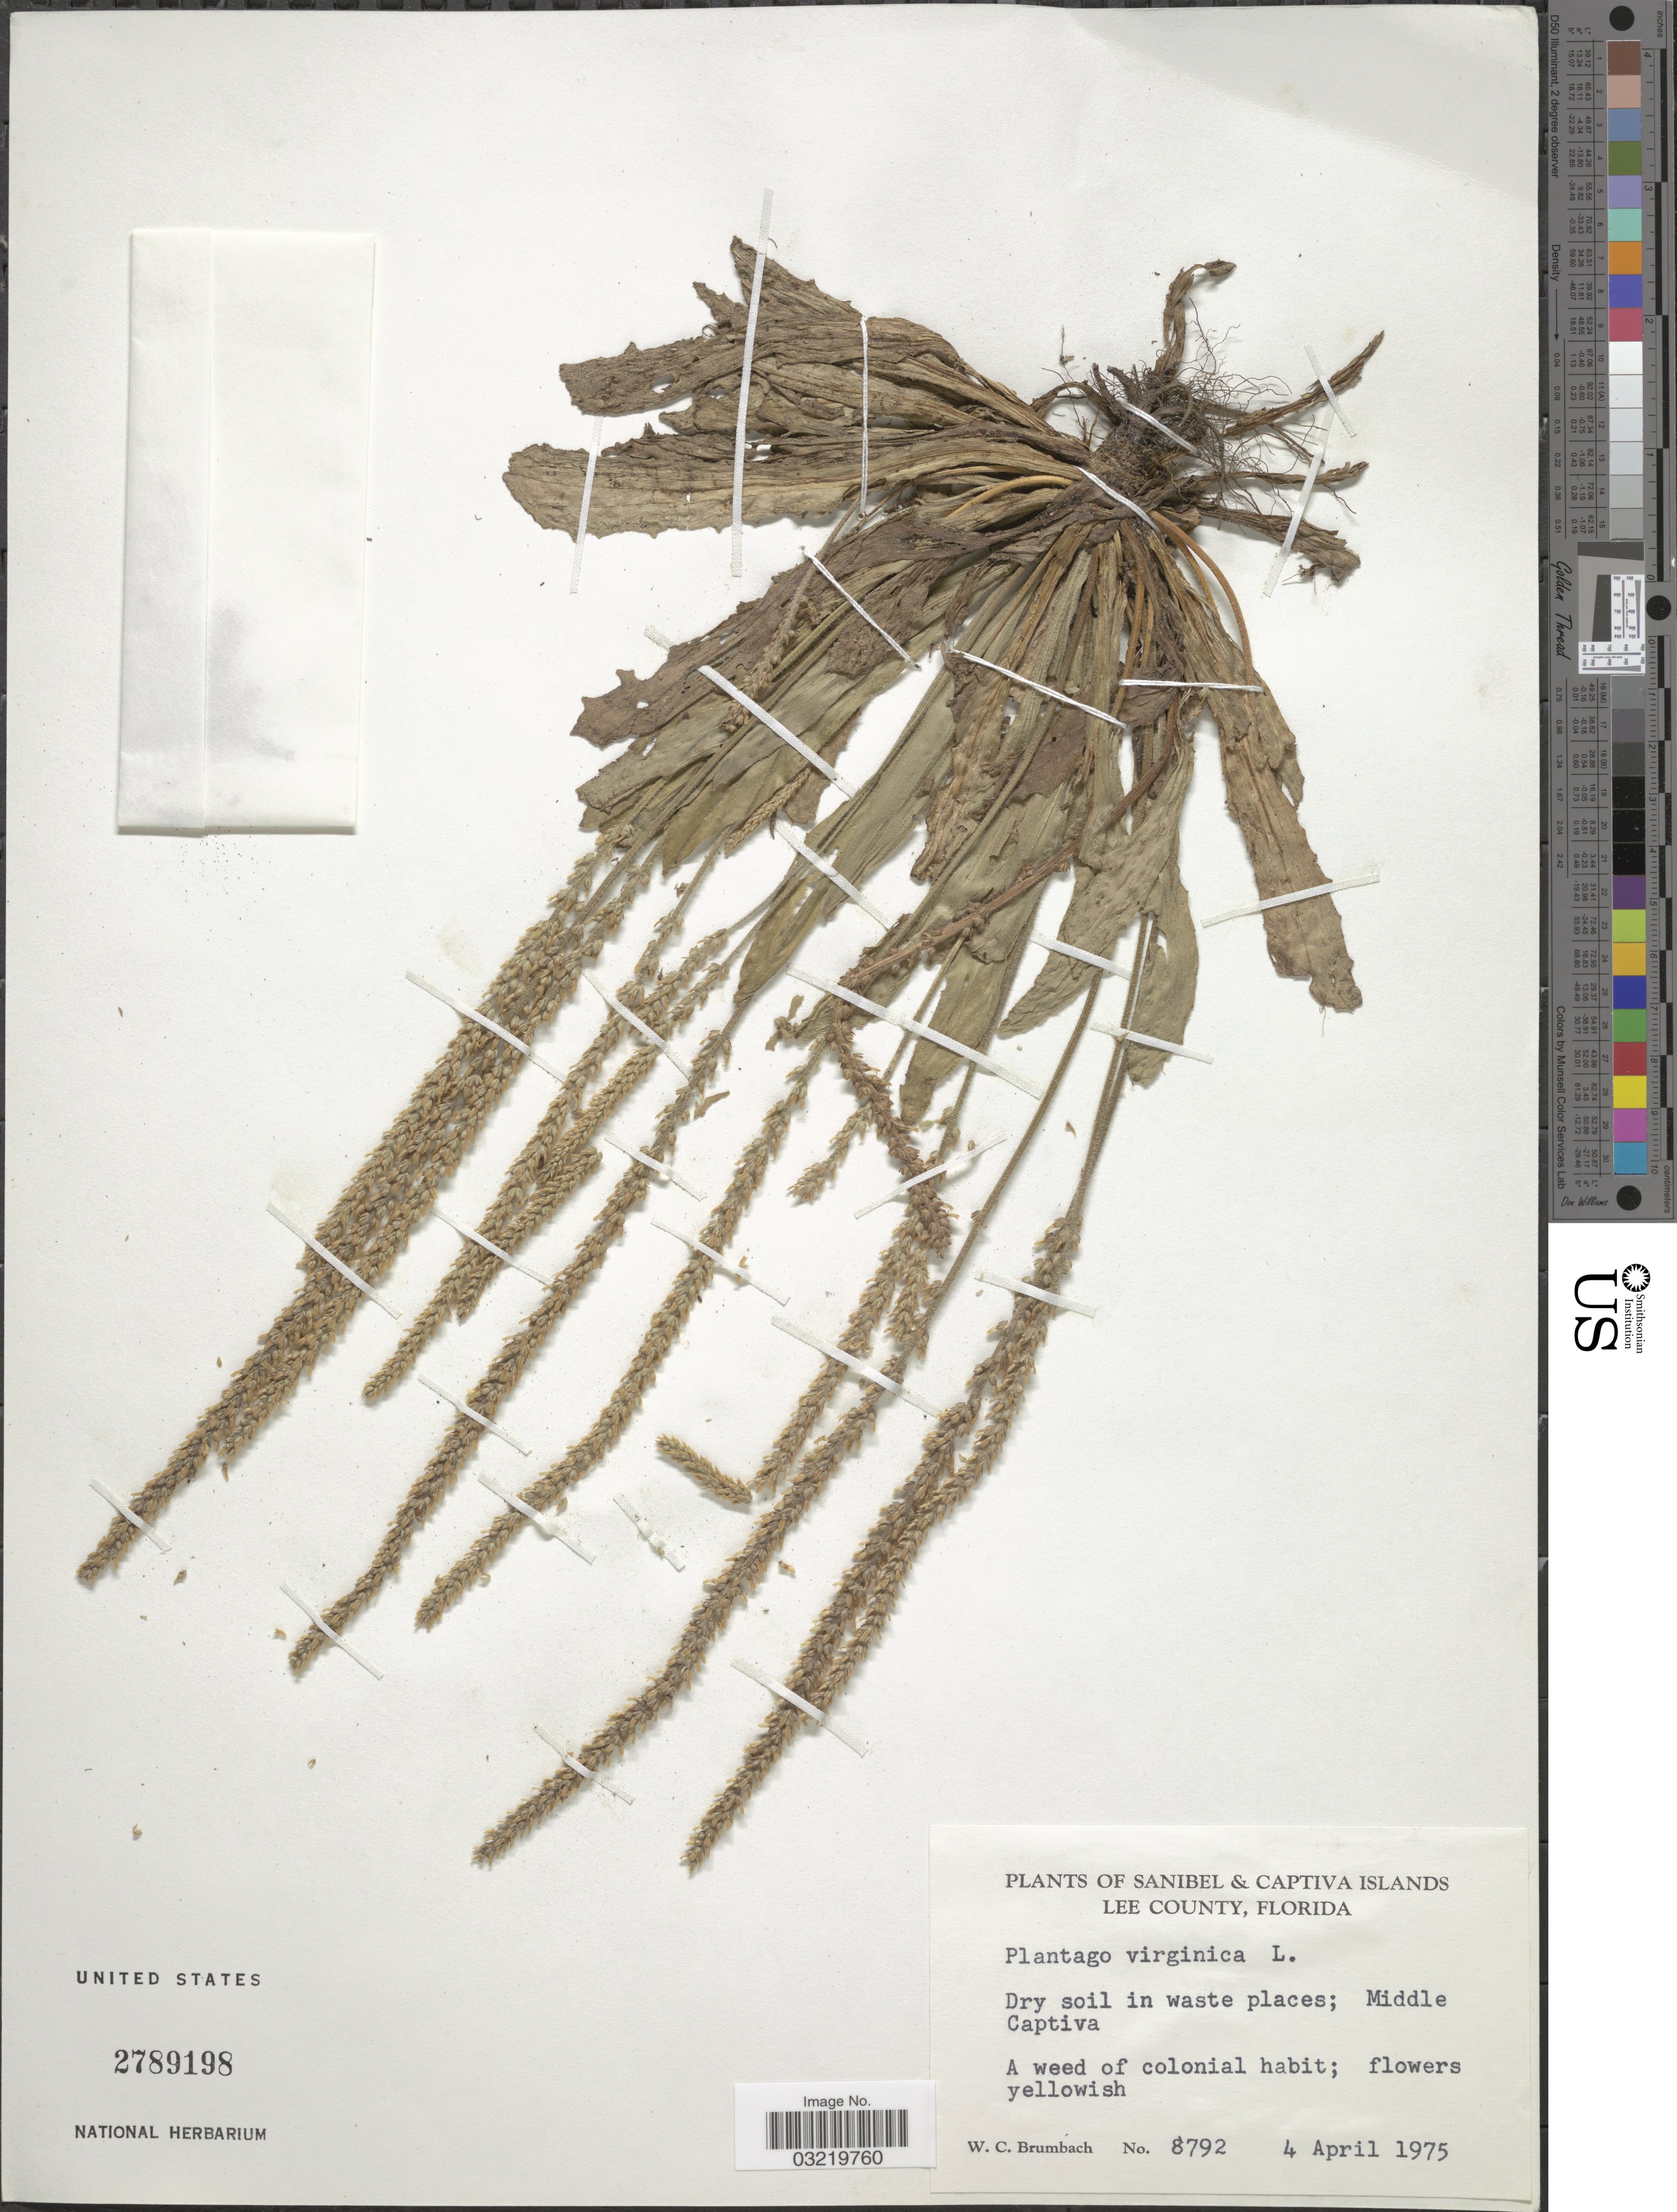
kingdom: Plantae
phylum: Tracheophyta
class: Magnoliopsida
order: Lamiales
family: Plantaginaceae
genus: Plantago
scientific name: Plantago virginica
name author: L.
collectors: W. C. Brumbach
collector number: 8792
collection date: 1975-04-04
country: United States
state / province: Florida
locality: Sanibel & Captiva Islands, Lee County, Middle Captiva.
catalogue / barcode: US 2789198